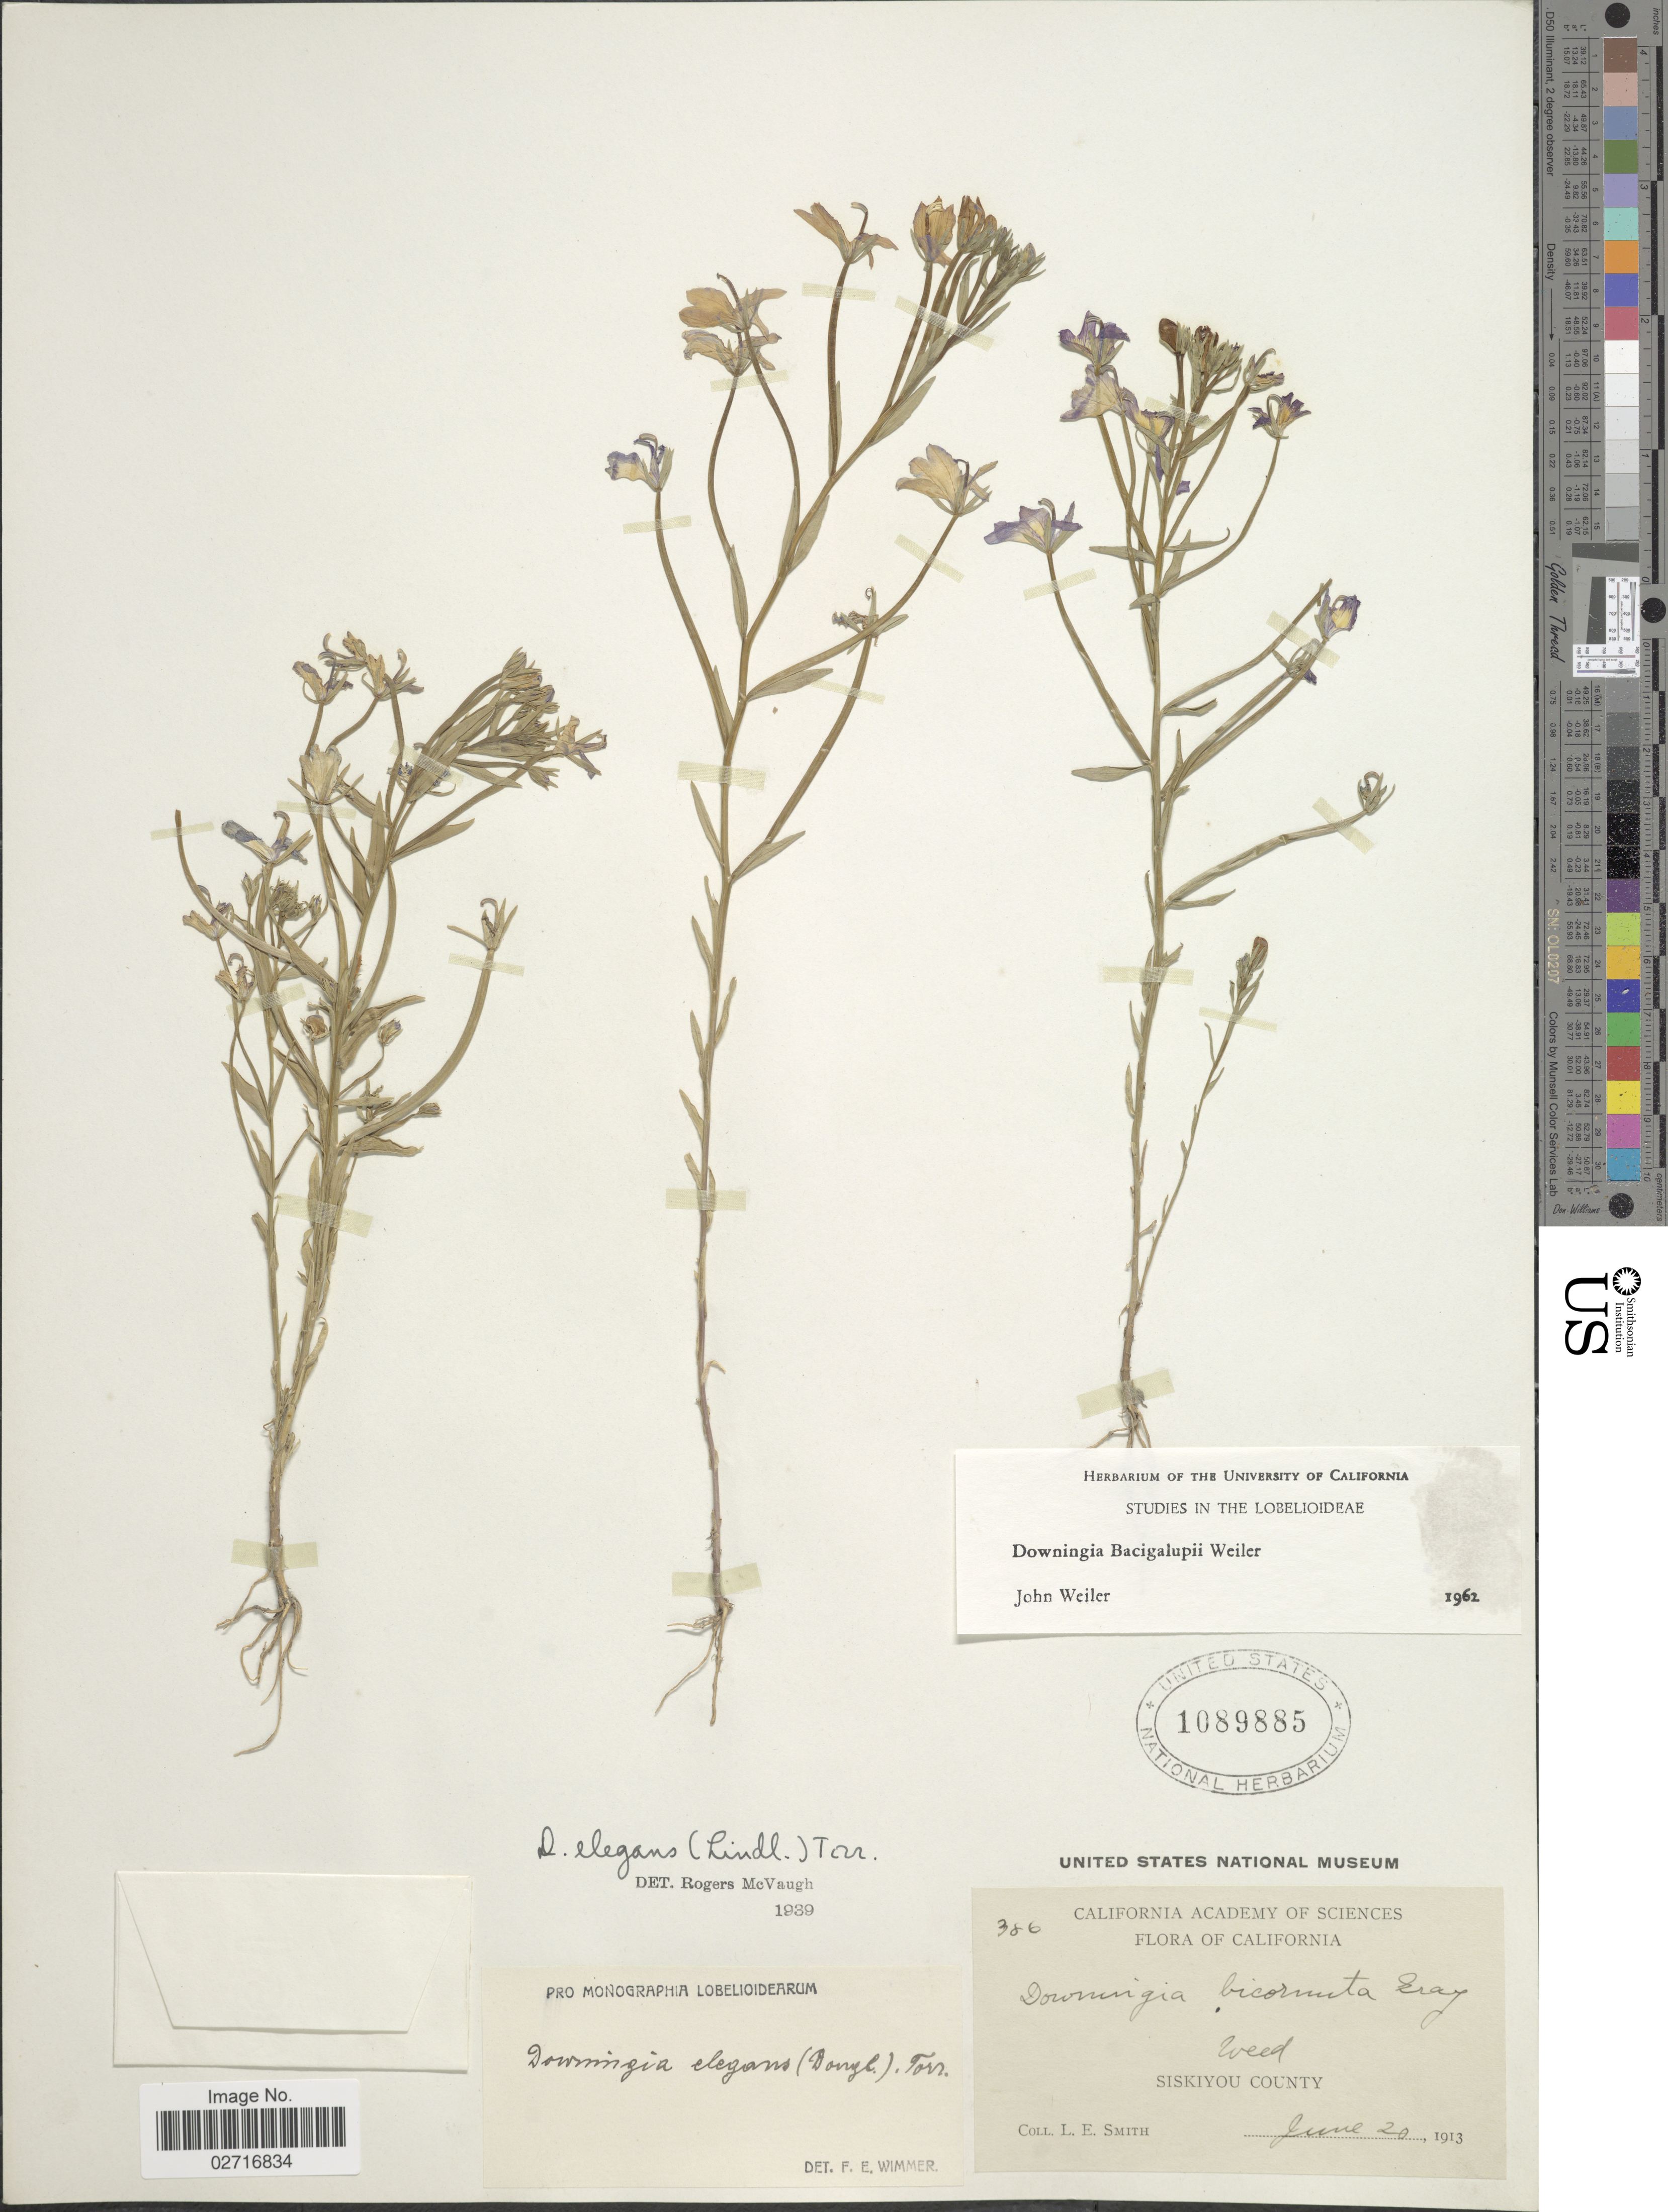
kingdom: Plantae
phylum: Tracheophyta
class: Magnoliopsida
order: Asterales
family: Campanulaceae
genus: Downingia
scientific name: Downingia bacigalupii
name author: Weiler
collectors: L. E. Smith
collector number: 386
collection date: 1913-06-20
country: United States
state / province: California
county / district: Siskiyou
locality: Siskiyou County.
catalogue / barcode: US 1089885